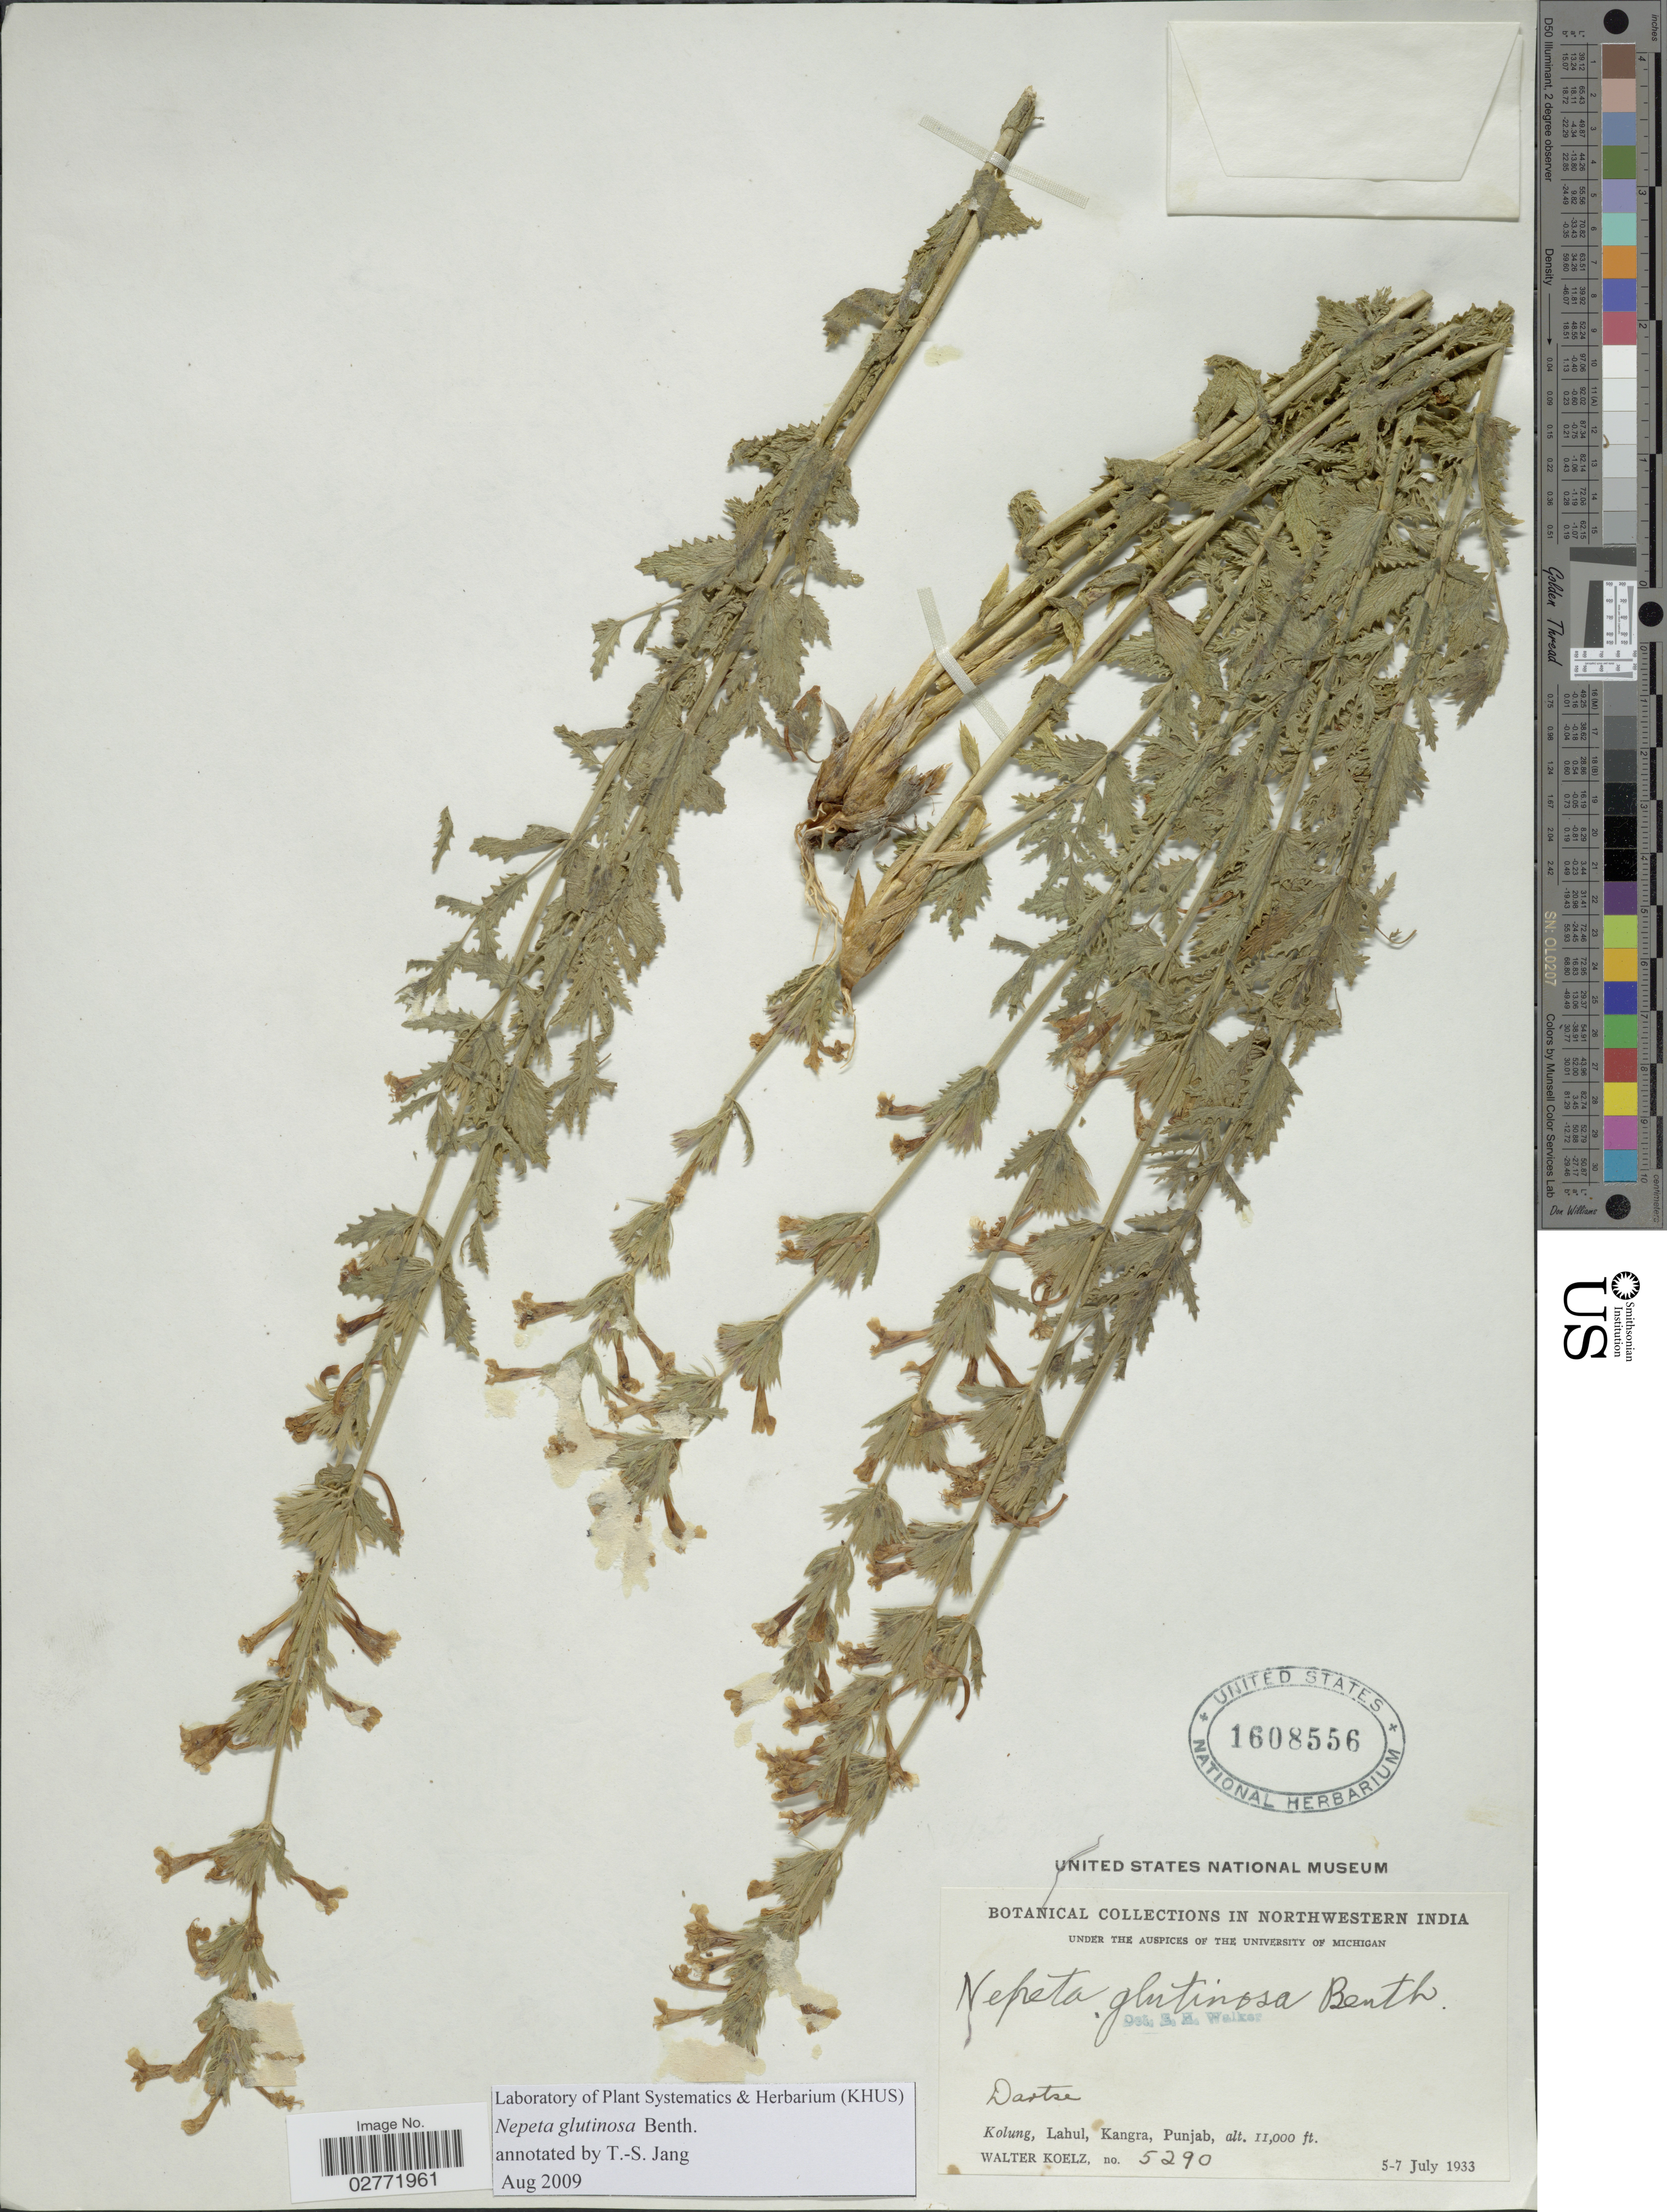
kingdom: Plantae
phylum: Tracheophyta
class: Magnoliopsida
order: Lamiales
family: Lamiaceae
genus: Nepeta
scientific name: Nepeta glutinosa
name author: Benth.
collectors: W. N. Koelz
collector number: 5290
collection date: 1933-07-05/1933-07-07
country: India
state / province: Punjab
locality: Northwestern India, Dartse, Kolung, Lahul, Kangra.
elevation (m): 3353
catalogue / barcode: US 1608556